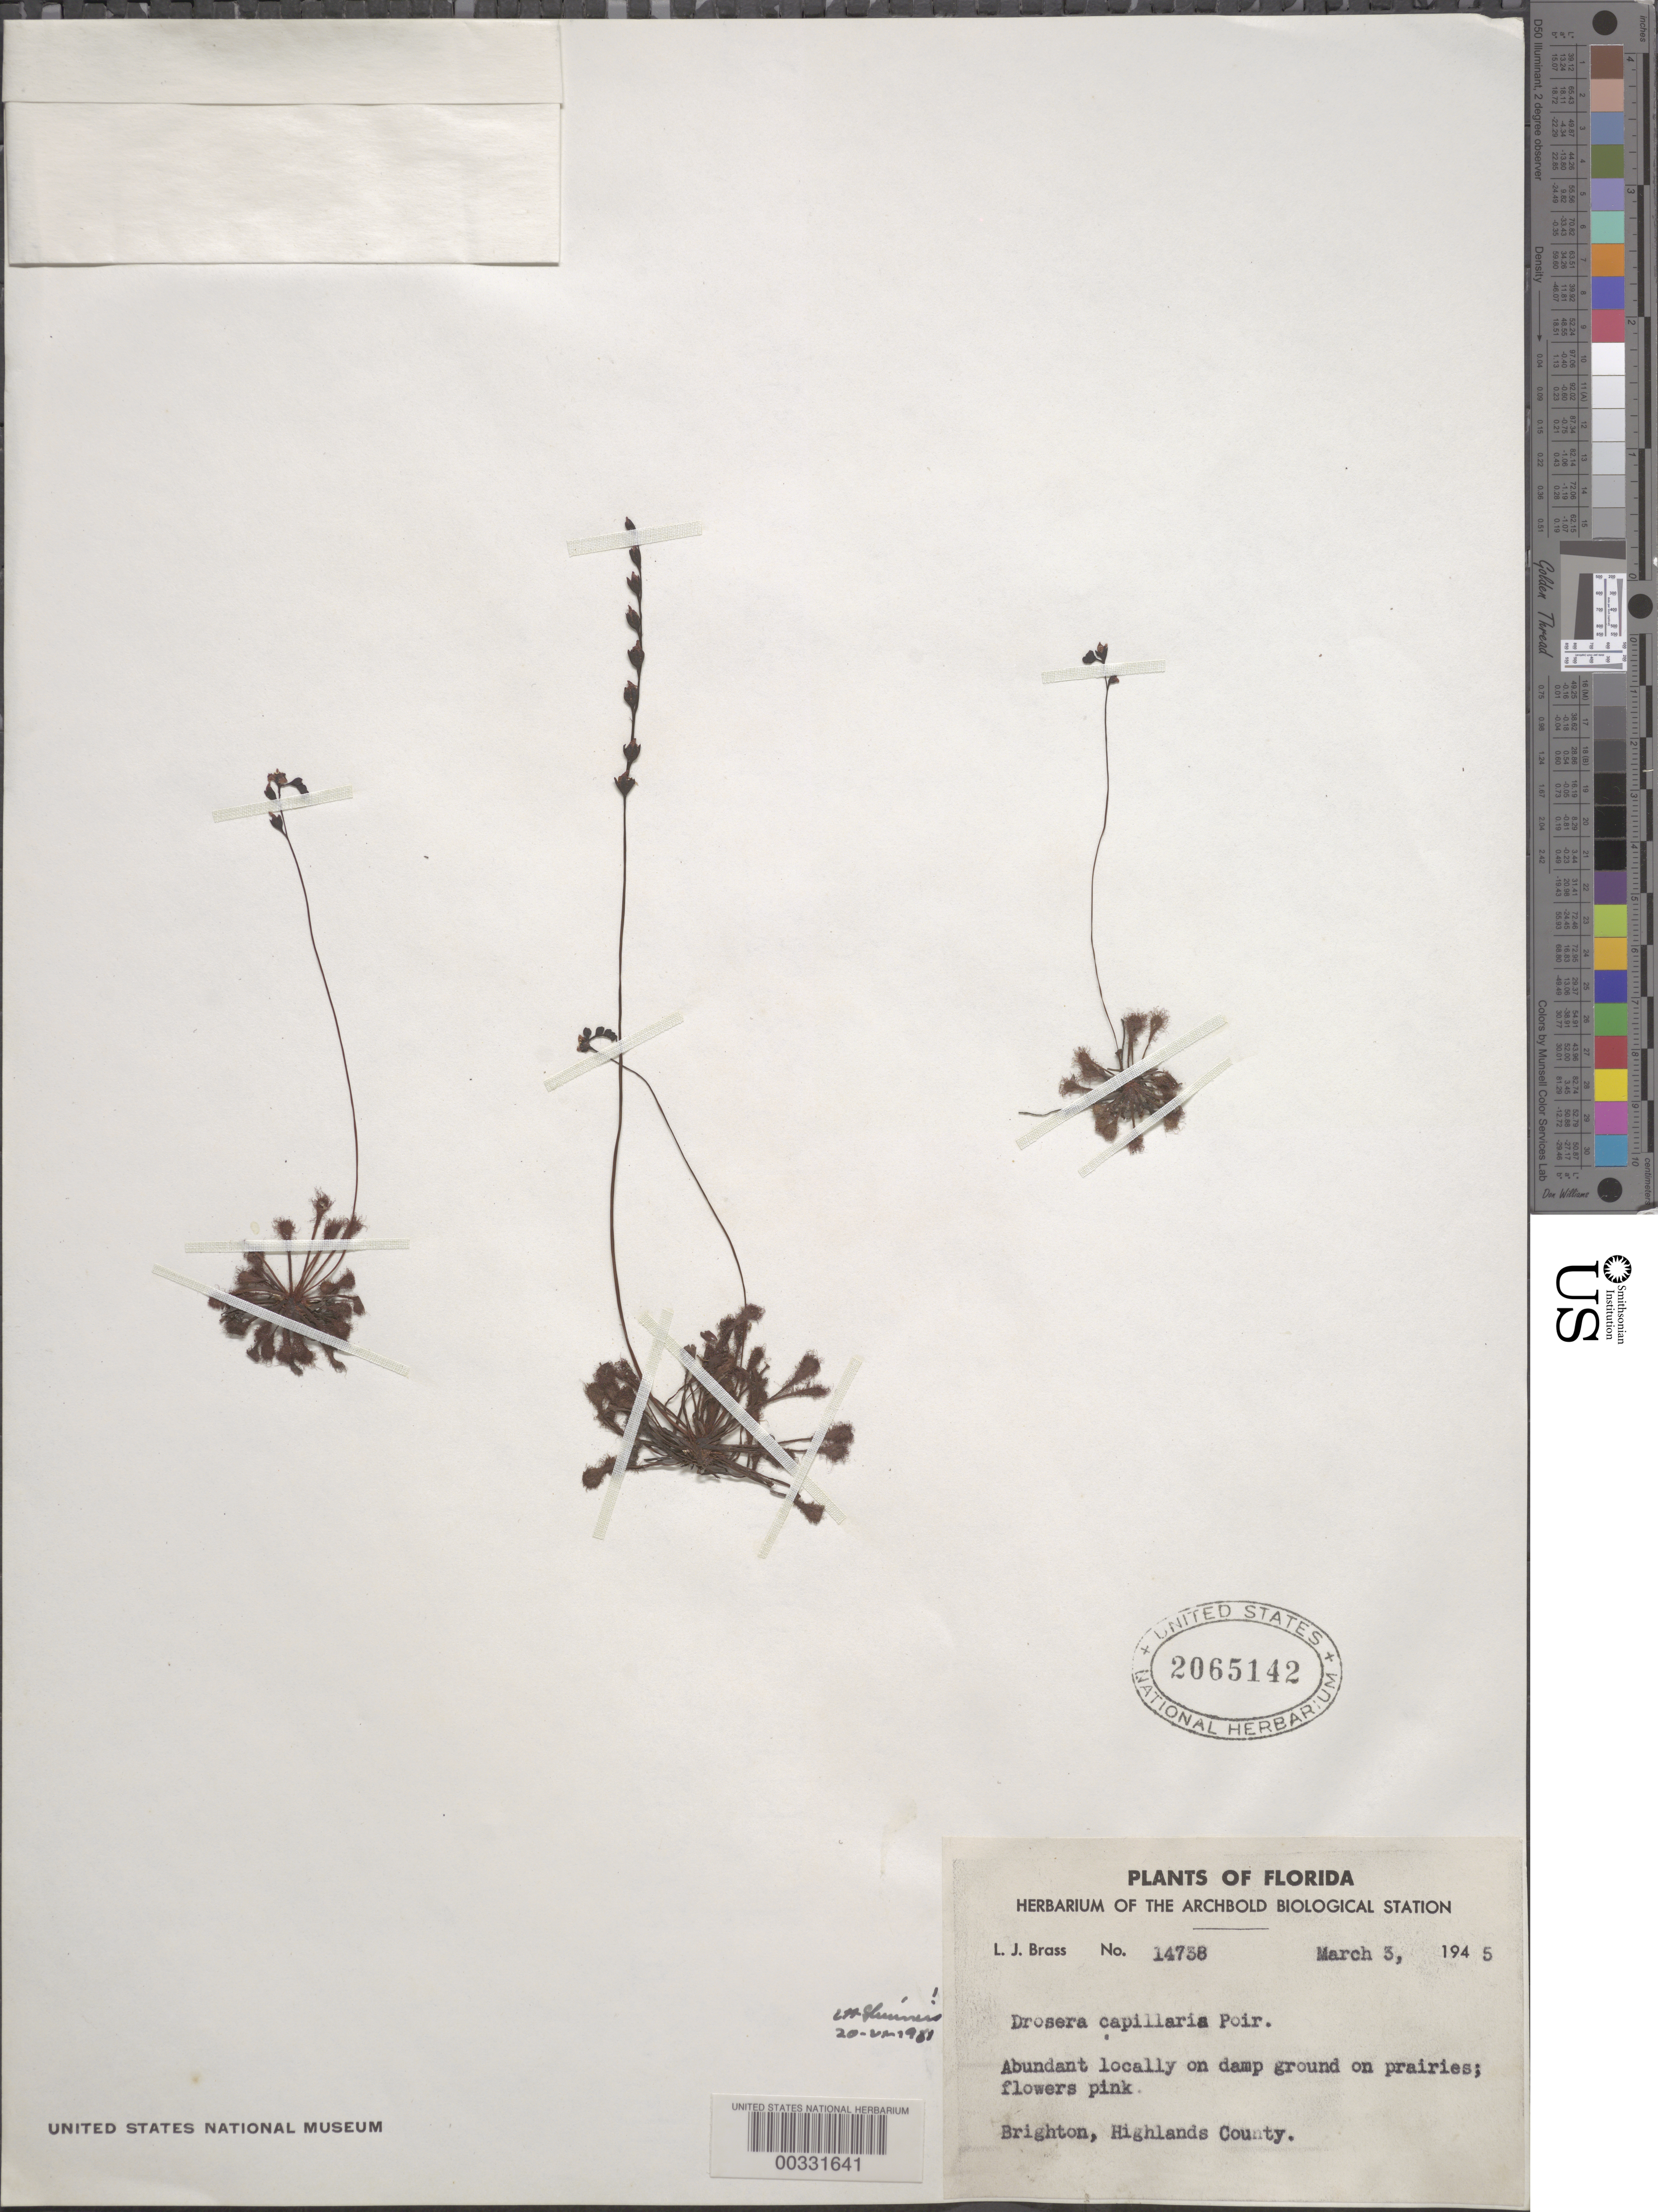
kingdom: Plantae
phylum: Tracheophyta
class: Magnoliopsida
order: Caryophyllales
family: Droseraceae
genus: Drosera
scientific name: Drosera capillaris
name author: Poir.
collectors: L. J. Brass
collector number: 14738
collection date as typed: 03 Mar 1945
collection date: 1945-03-03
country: United States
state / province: Florida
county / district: Highlands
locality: Brighton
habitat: Damp ground on prairies.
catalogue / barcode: US 2065142